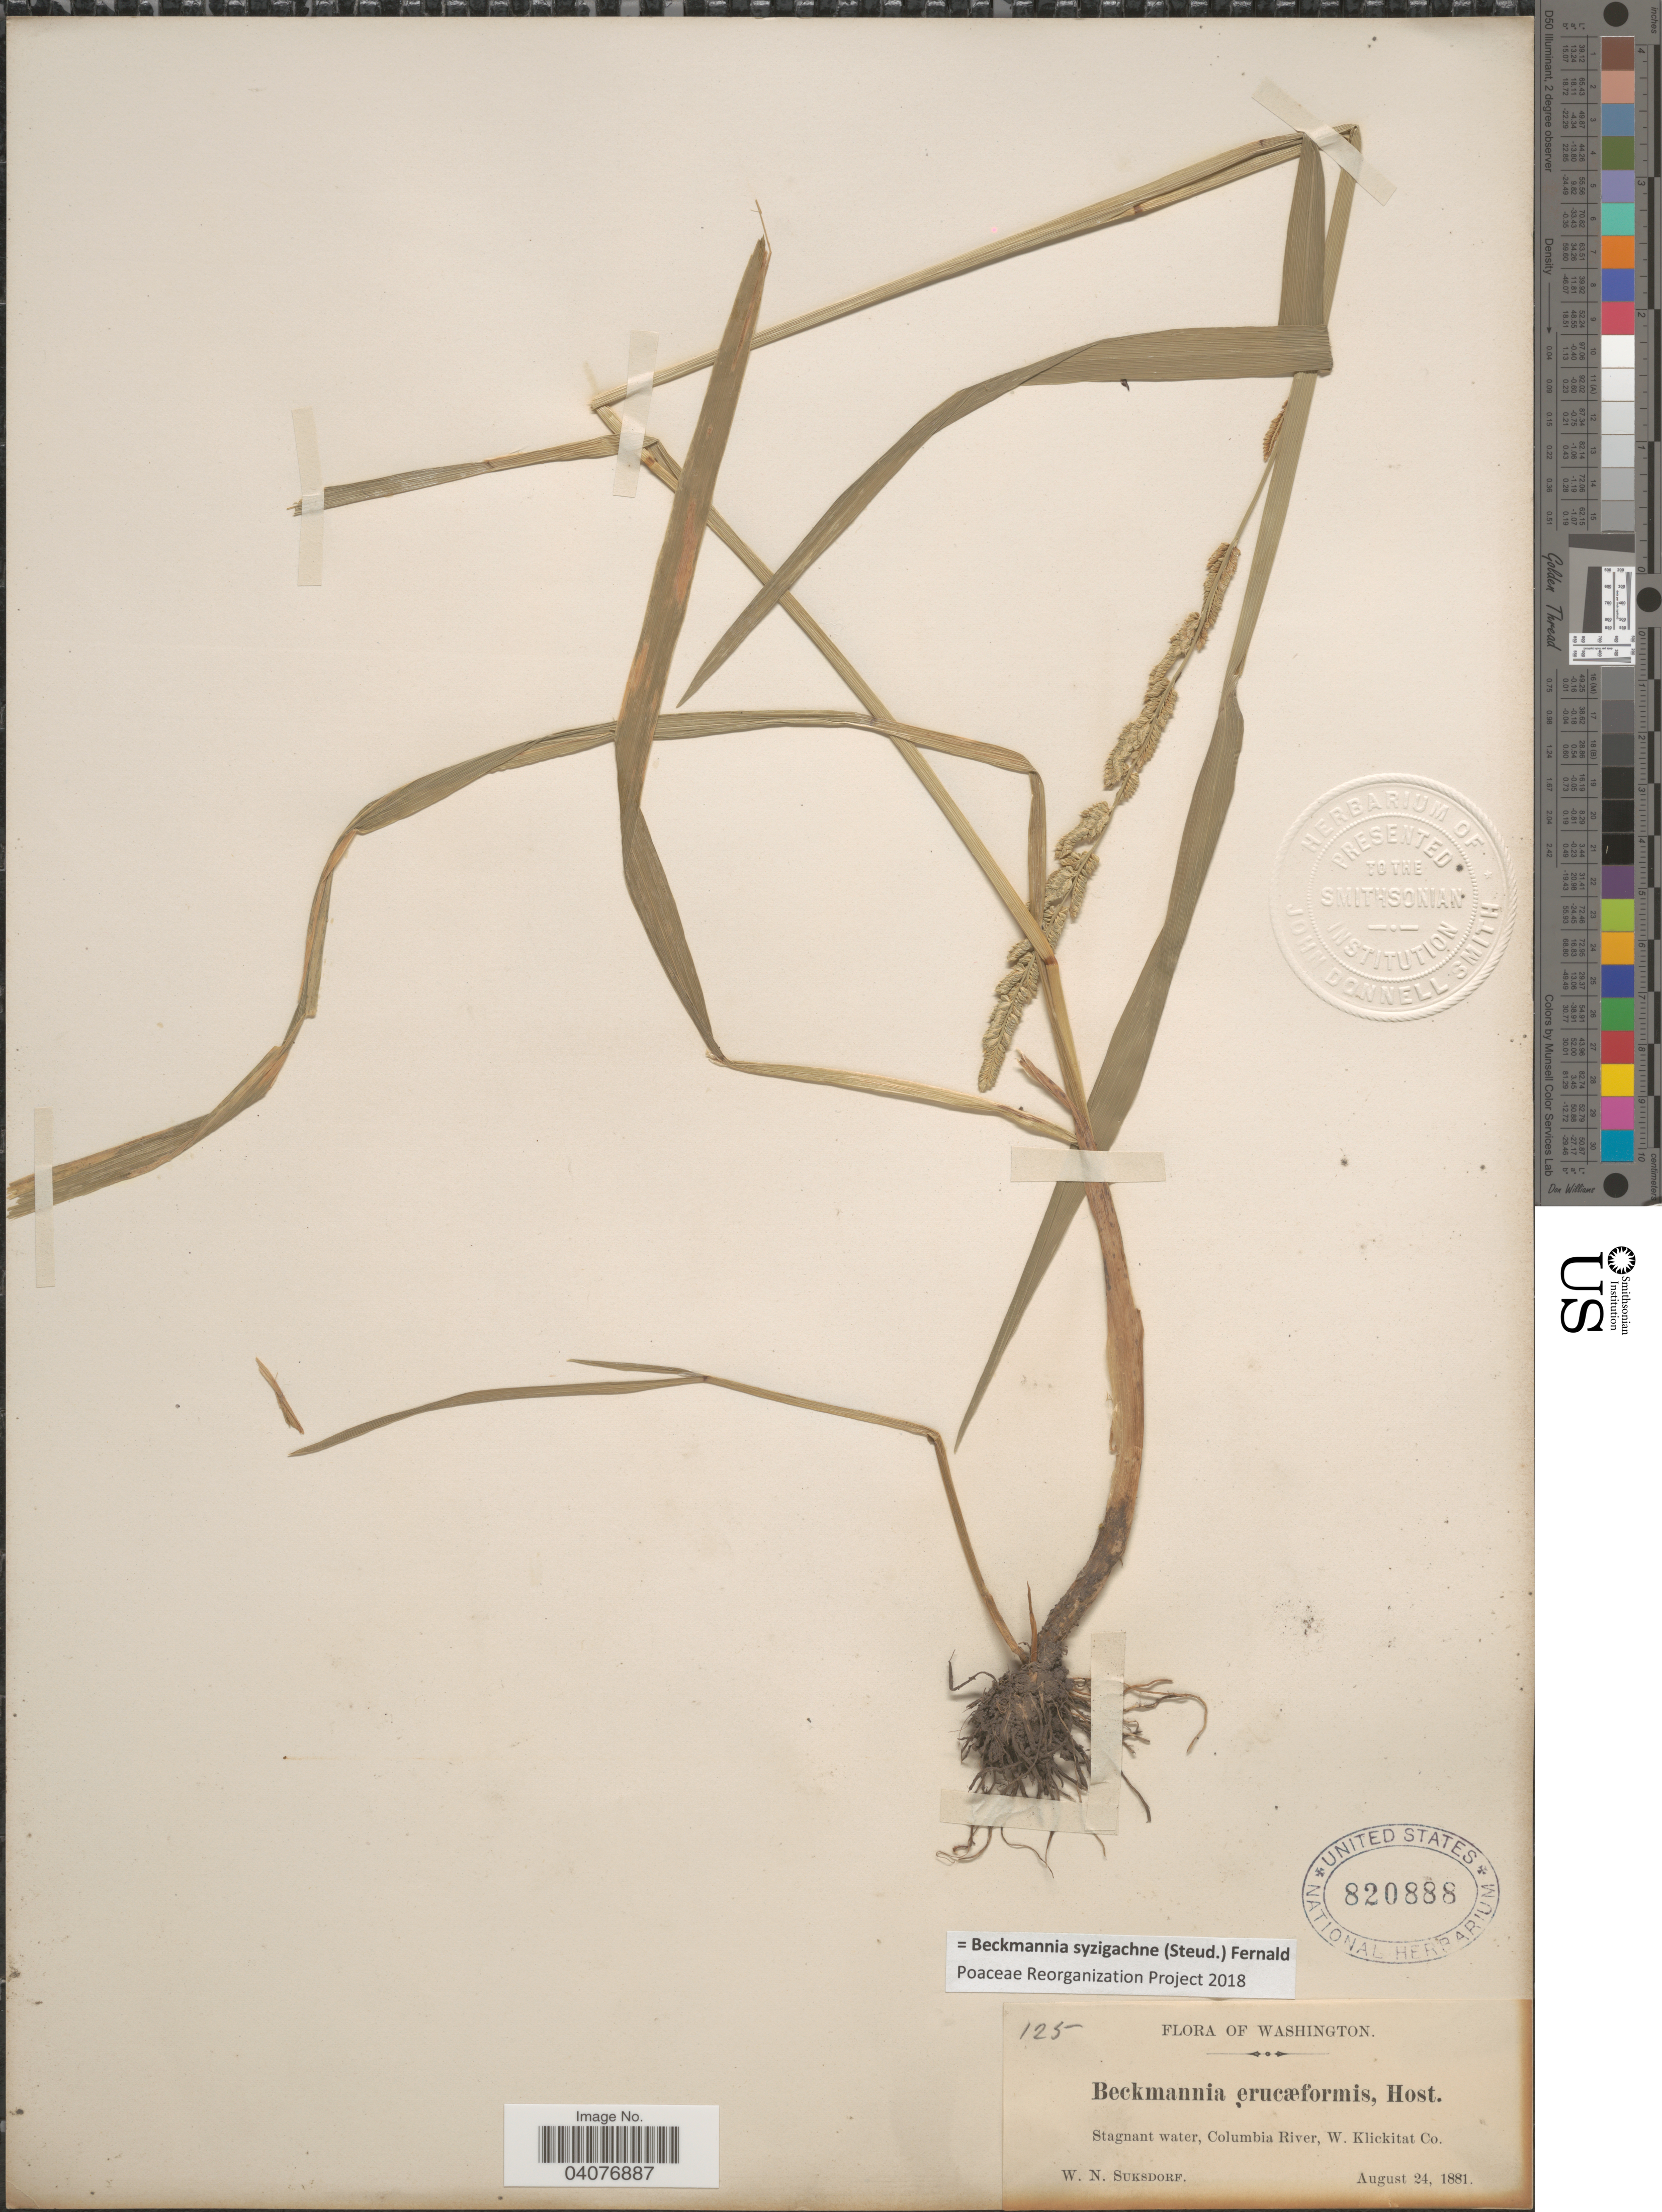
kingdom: Plantae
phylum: Tracheophyta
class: Liliopsida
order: Poales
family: Poaceae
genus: Beckmannia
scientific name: Beckmannia syzigachne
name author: (Steud.) Fernald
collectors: W. N. Suksdorf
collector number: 125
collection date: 1881-08-24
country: United States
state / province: Washington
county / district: Klickitat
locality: Stagnant water, Columbia River, W. Klickitat Co.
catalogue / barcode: US 820888